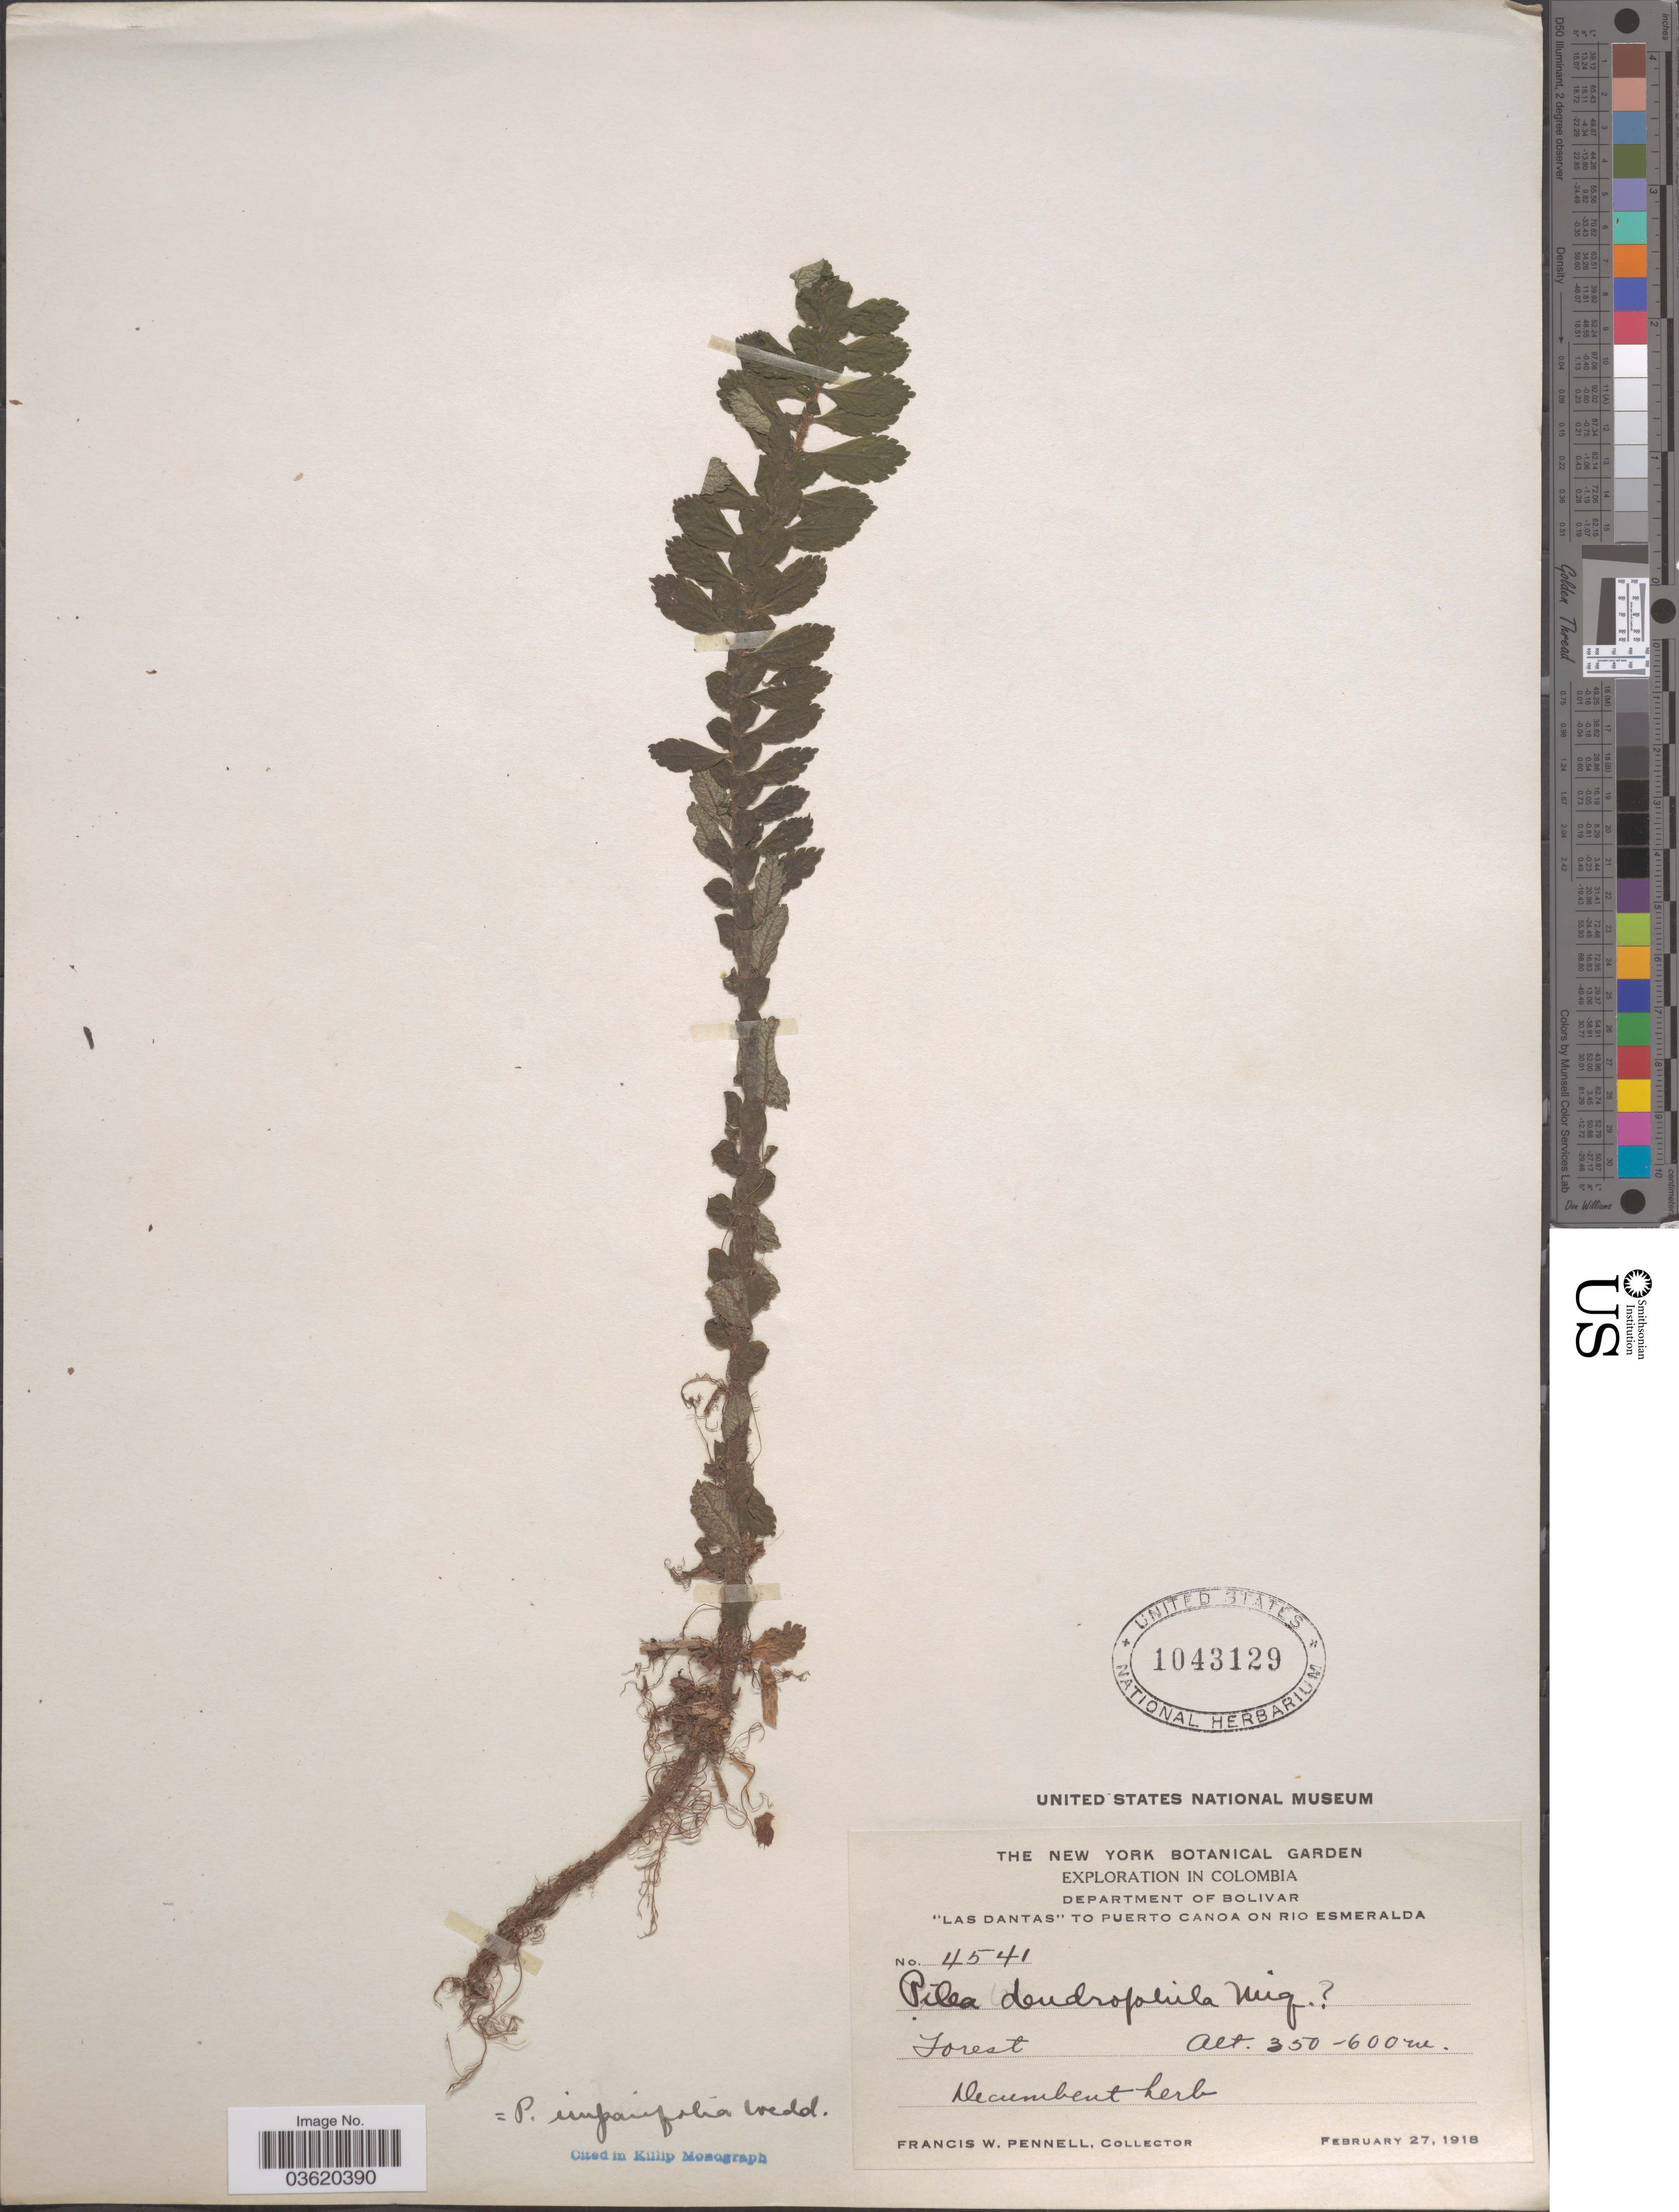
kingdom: Plantae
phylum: Tracheophyta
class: Magnoliopsida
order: Rosales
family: Urticaceae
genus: Pilea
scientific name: Pilea imparifolia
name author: Wedd.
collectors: F. W. Pennell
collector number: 4541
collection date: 1918-02-27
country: Colombia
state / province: Bolívar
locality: Department of Bolivar. "Las Dantas" to Puerto Canoa on Rio Esmeralda.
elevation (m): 350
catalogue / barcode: US 1043129